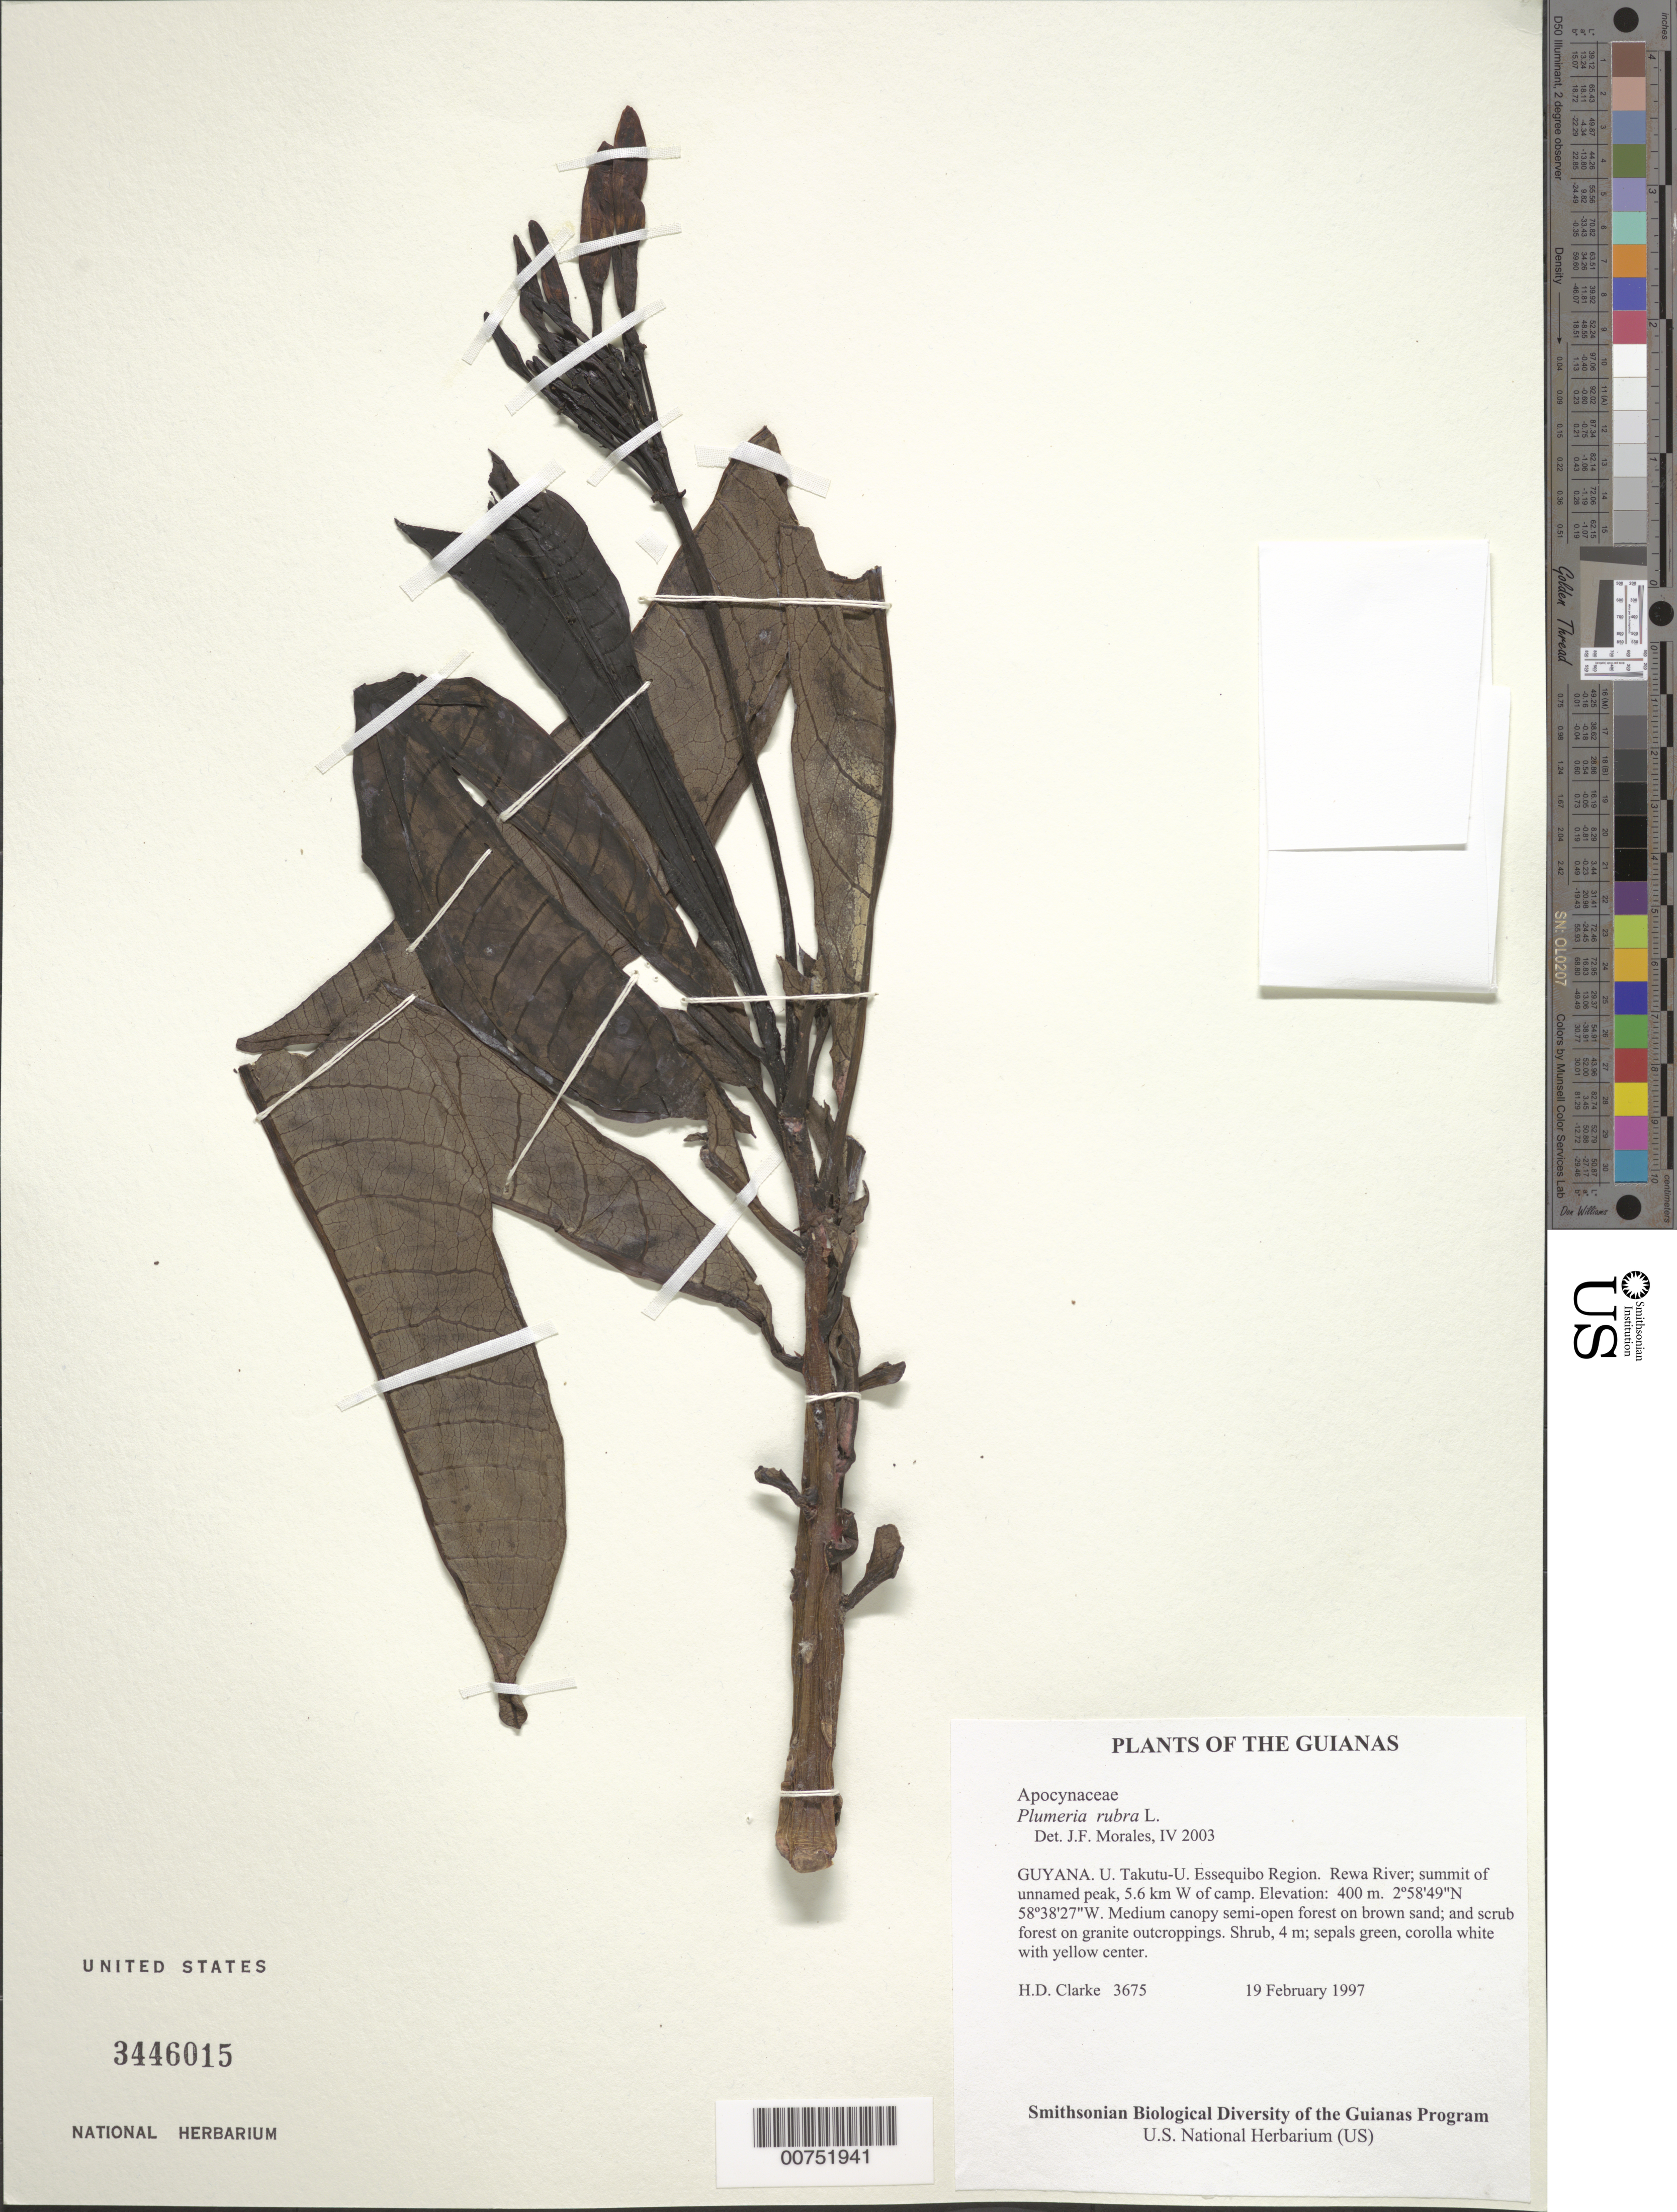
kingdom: Plantae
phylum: Tracheophyta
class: Magnoliopsida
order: Gentianales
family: Apocynaceae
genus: Plumeria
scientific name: Plumeria rubra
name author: L.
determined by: Morales, J. F.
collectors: H. D. Clarke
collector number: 3675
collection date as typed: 19 February 1997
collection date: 1997-02-19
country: Guyana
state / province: U. Takutu-U. Essequibo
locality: Rewa River; summit of unnamed peak, 5.6 km W of camp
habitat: Medium canopy semi-open forest on brown sand; and scrub forest on granite outcroppings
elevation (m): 400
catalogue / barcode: US 3446015